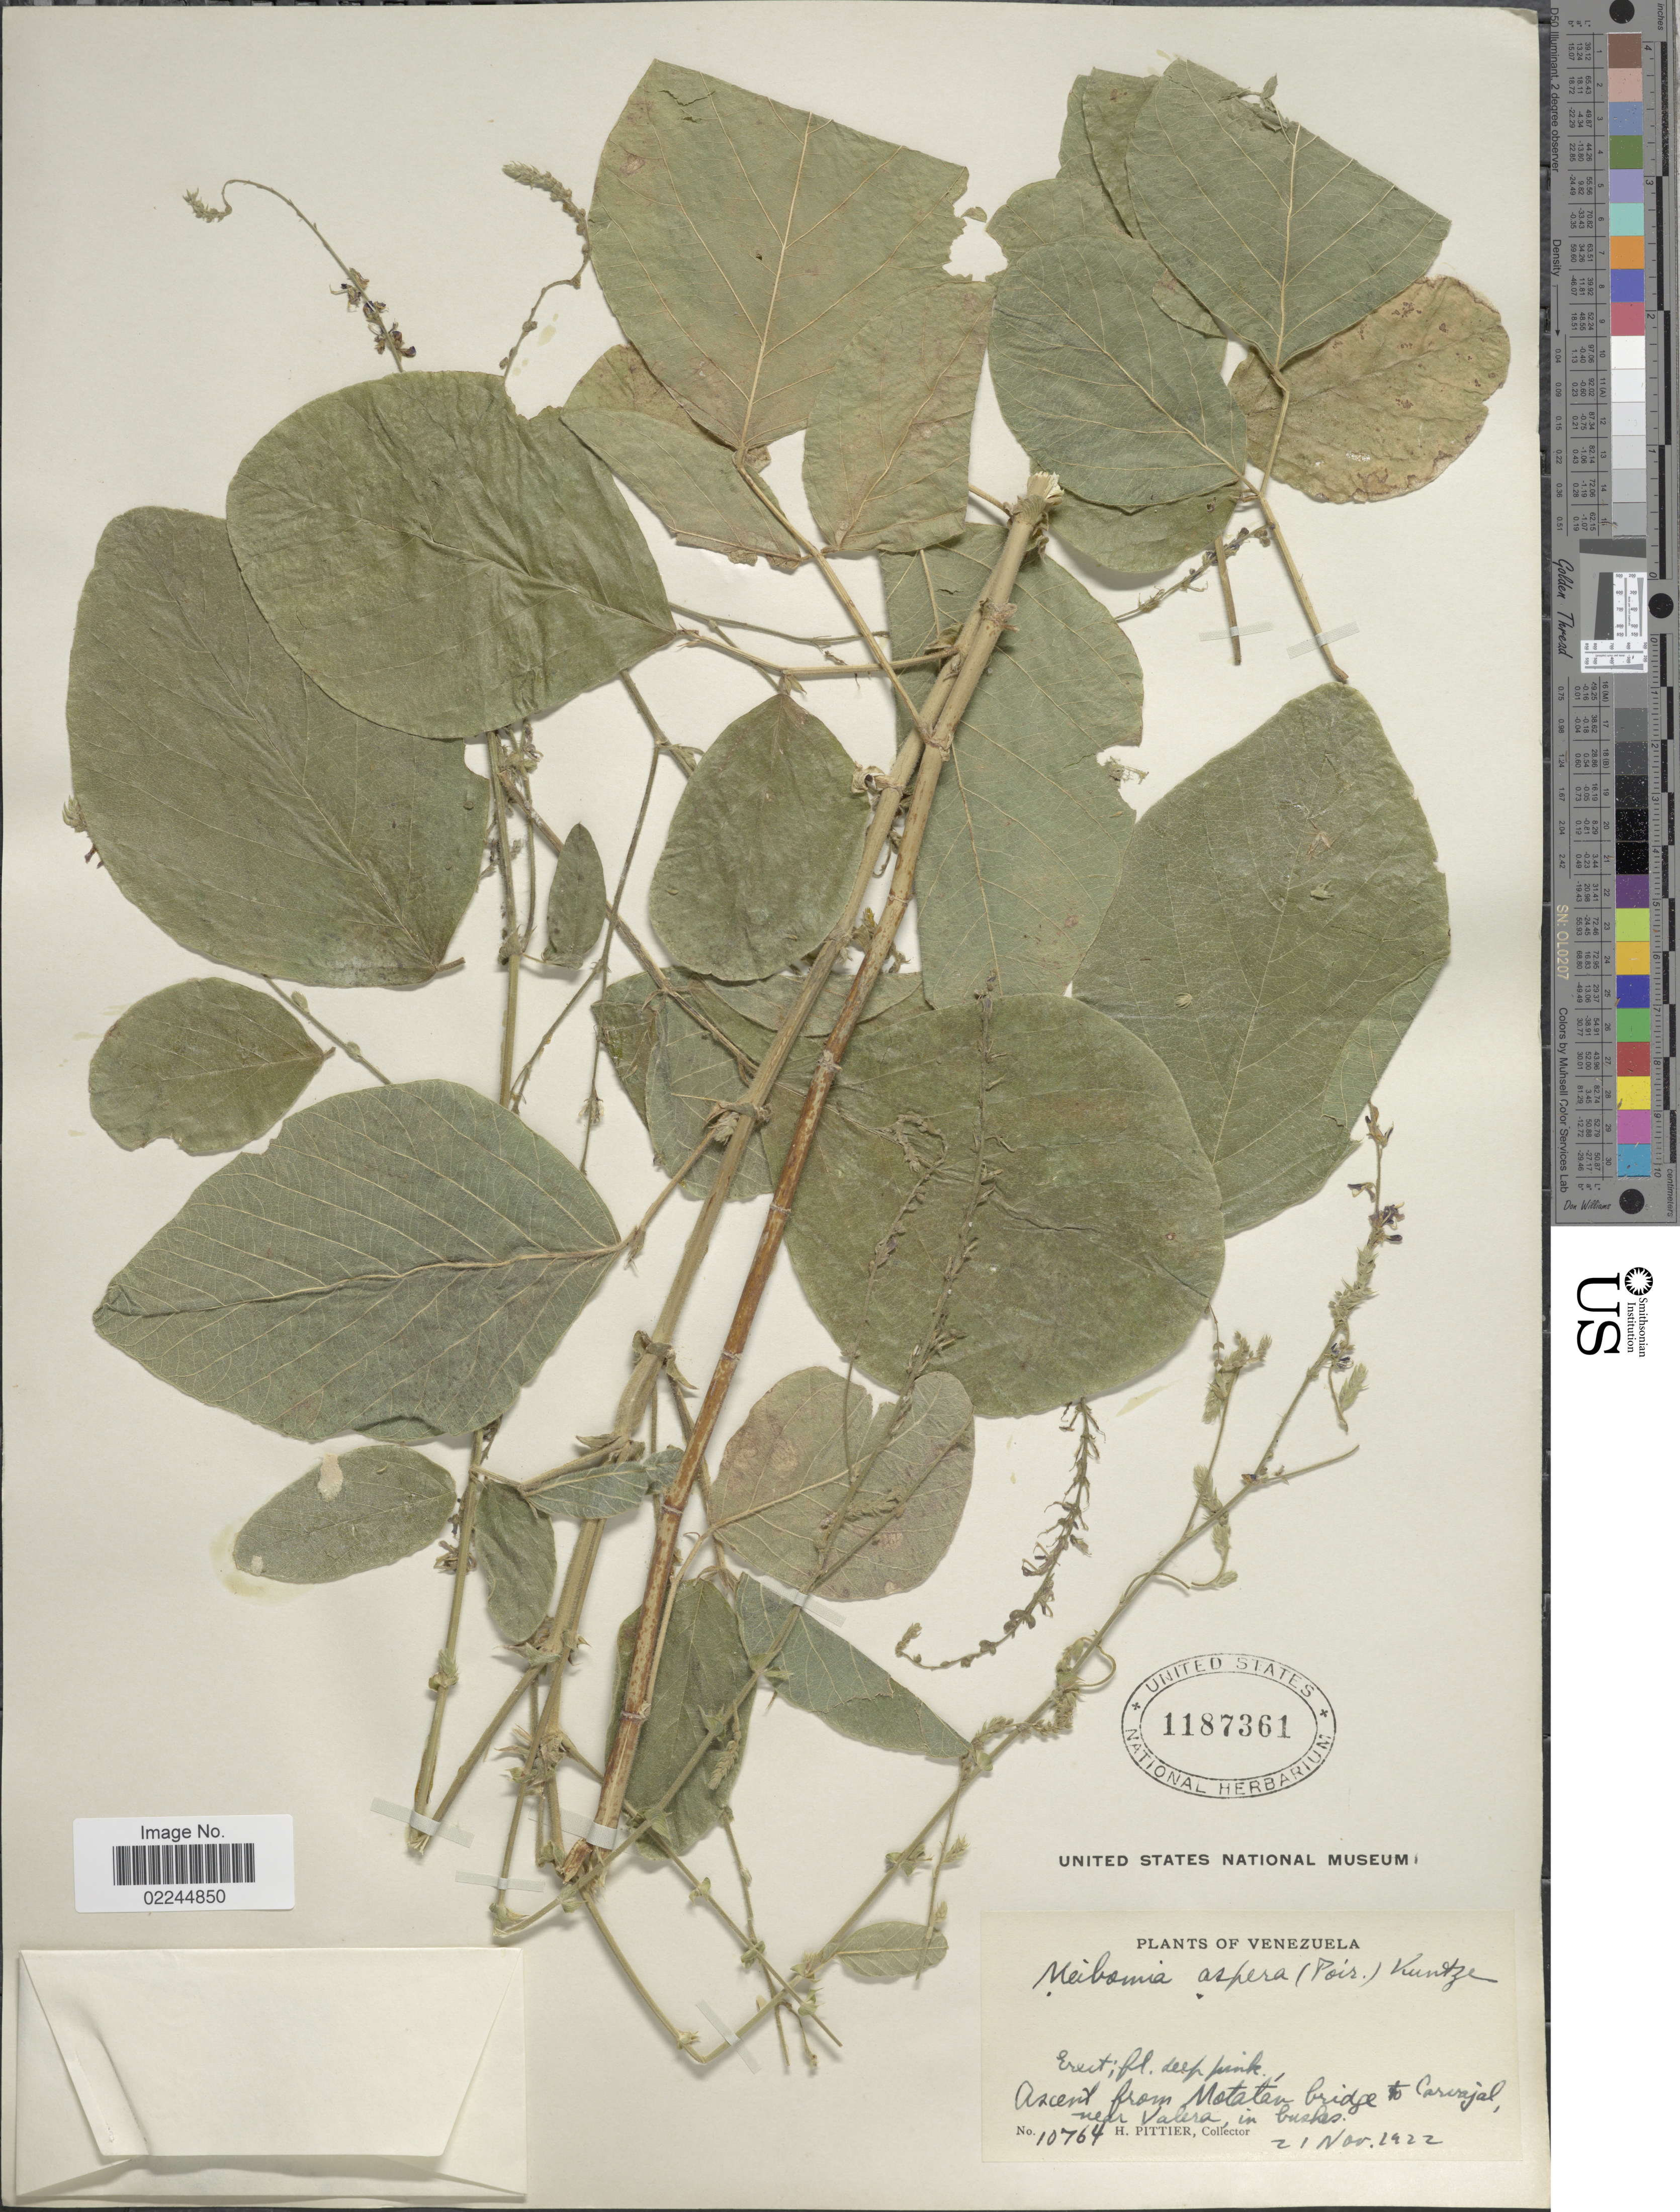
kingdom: Plantae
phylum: Tracheophyta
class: Magnoliopsida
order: Fabales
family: Fabaceae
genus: Desmodium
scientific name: Desmodium distortum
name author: (Aubl.) J.F. Macbr.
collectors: H. F. Pittier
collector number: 10764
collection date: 1922-11-21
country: Venezuela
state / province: Trujillo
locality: Ascent from Motatan bridge to Carvajal, near Valera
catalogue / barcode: US 1187361